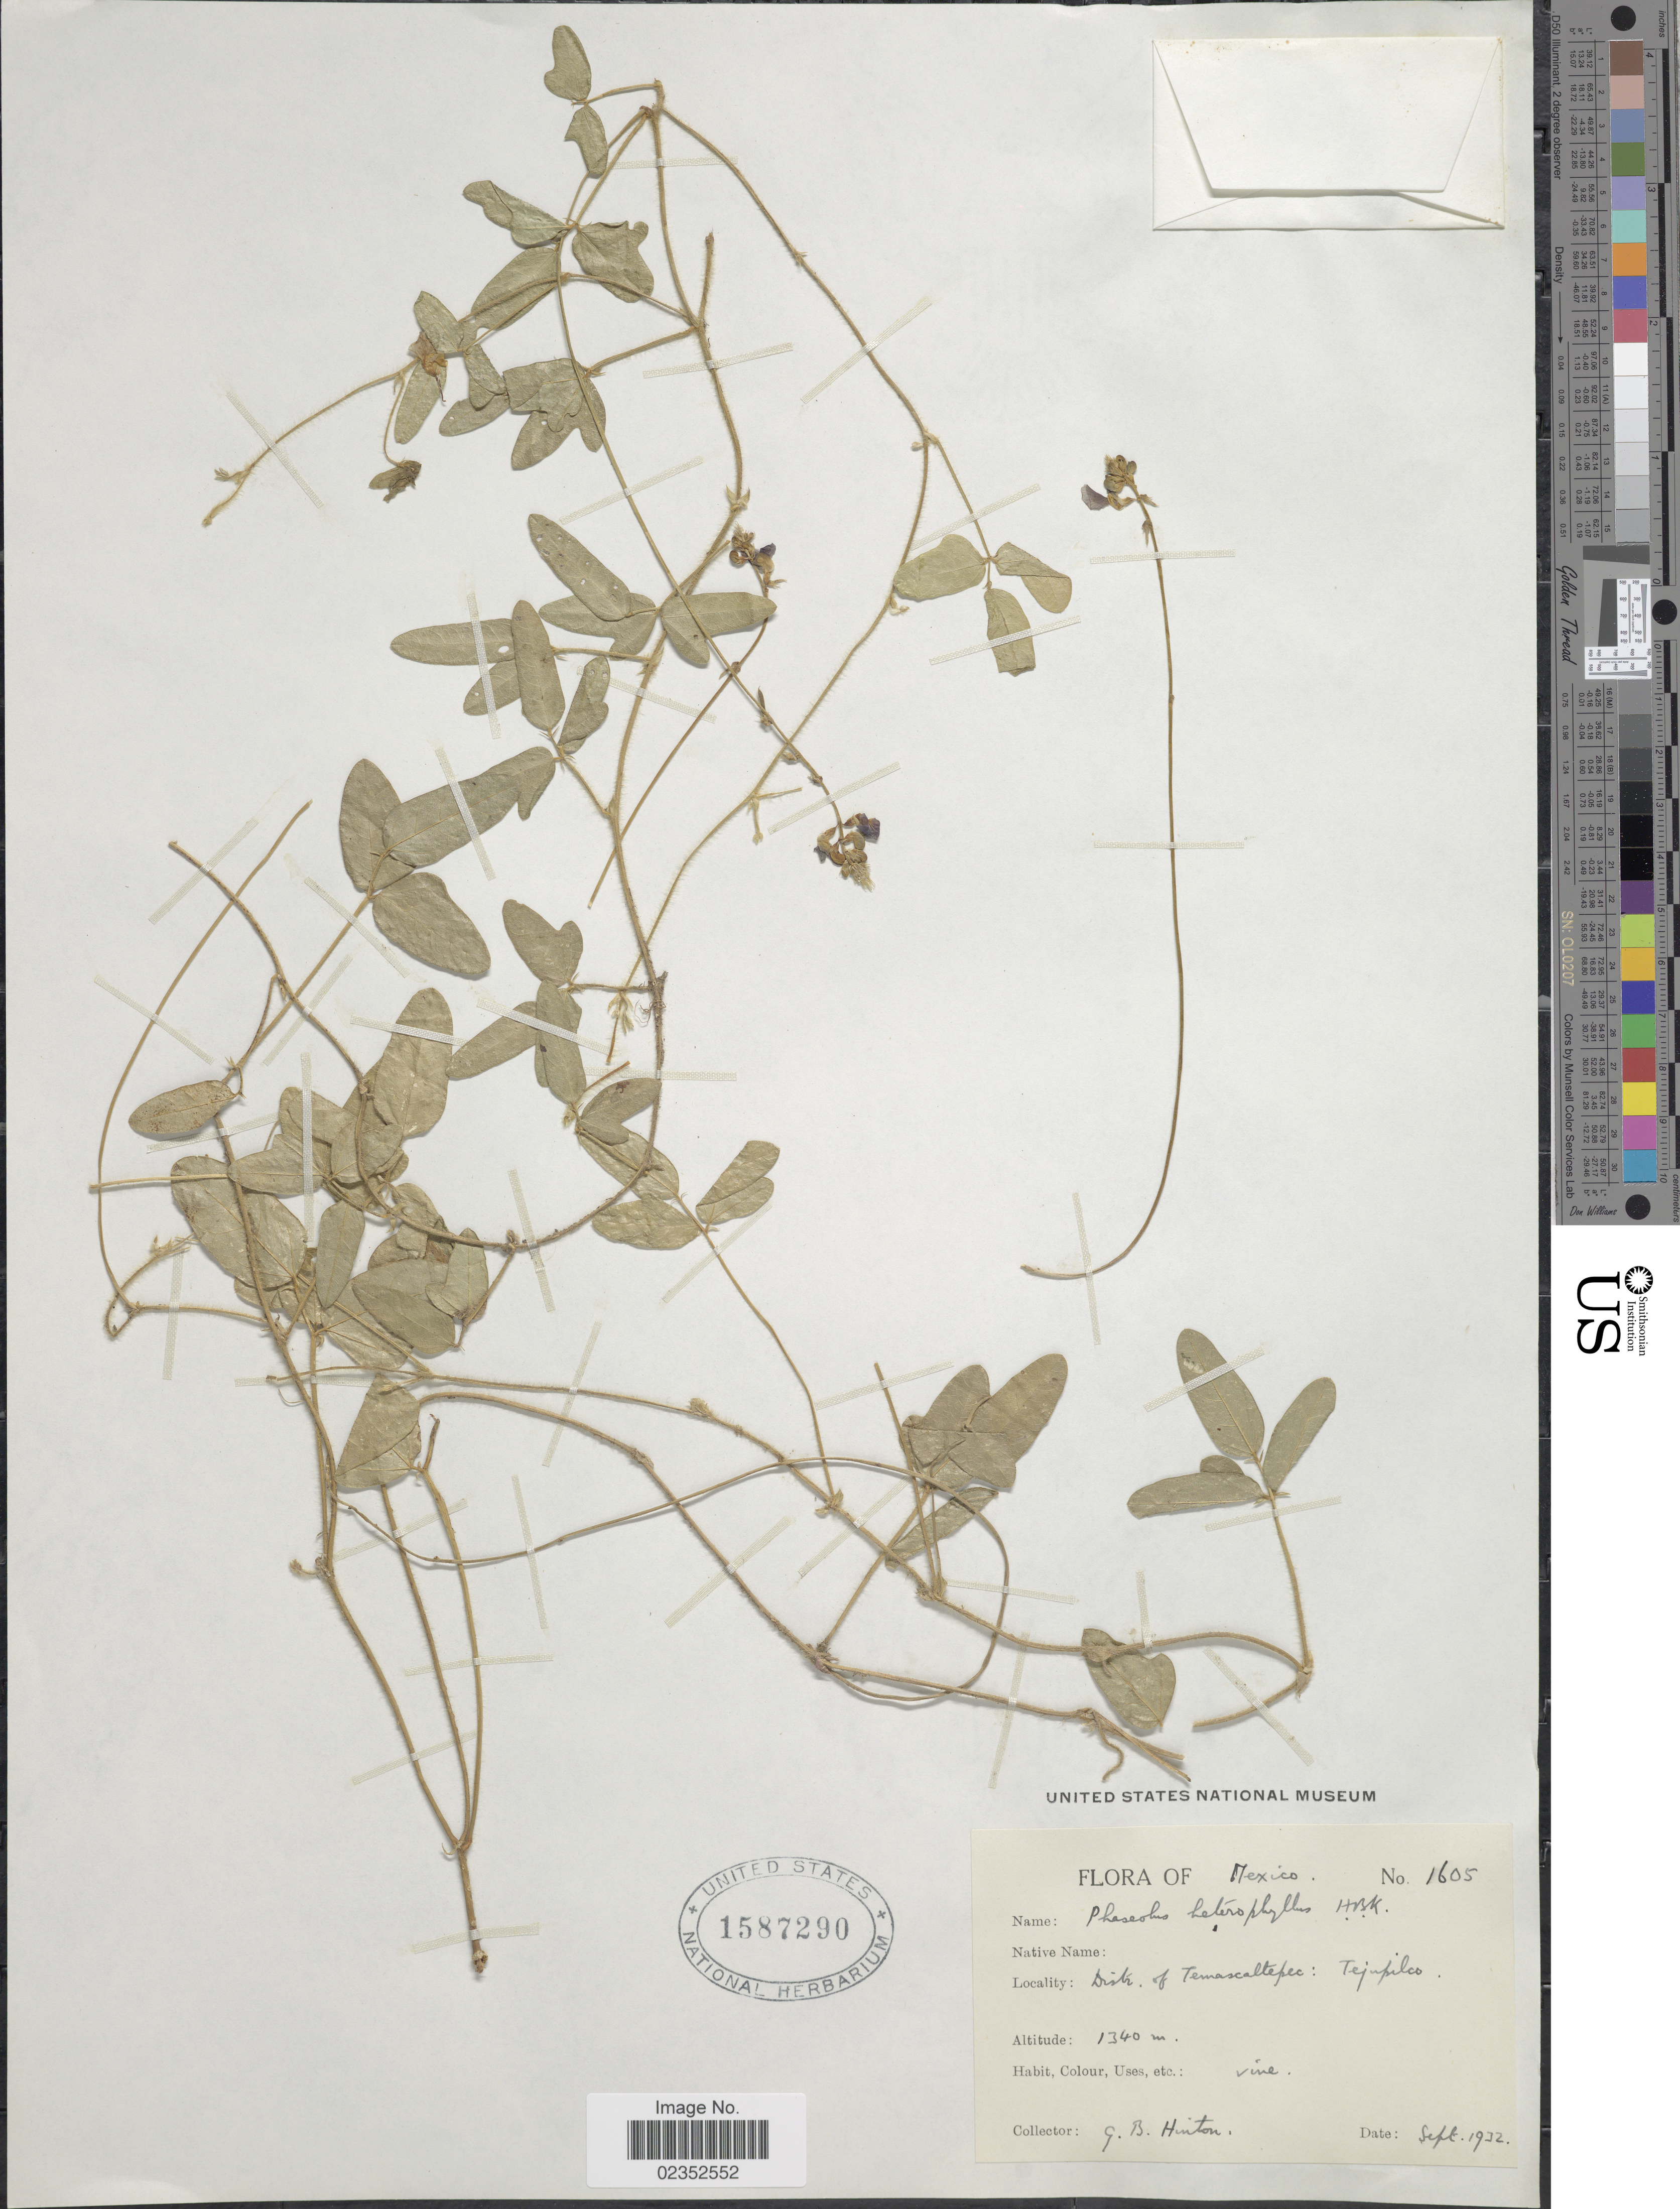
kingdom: Plantae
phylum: Tracheophyta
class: Magnoliopsida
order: Fabales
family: Fabaceae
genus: Macroptilium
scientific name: Macroptilium gibbosifolium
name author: (Ortega) A. Delgado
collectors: G. B. Hinton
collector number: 1605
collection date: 1932-09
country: Mexico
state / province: México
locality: Distr. of Temascaltepec: Tejupilco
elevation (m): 1340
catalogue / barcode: US 1587290